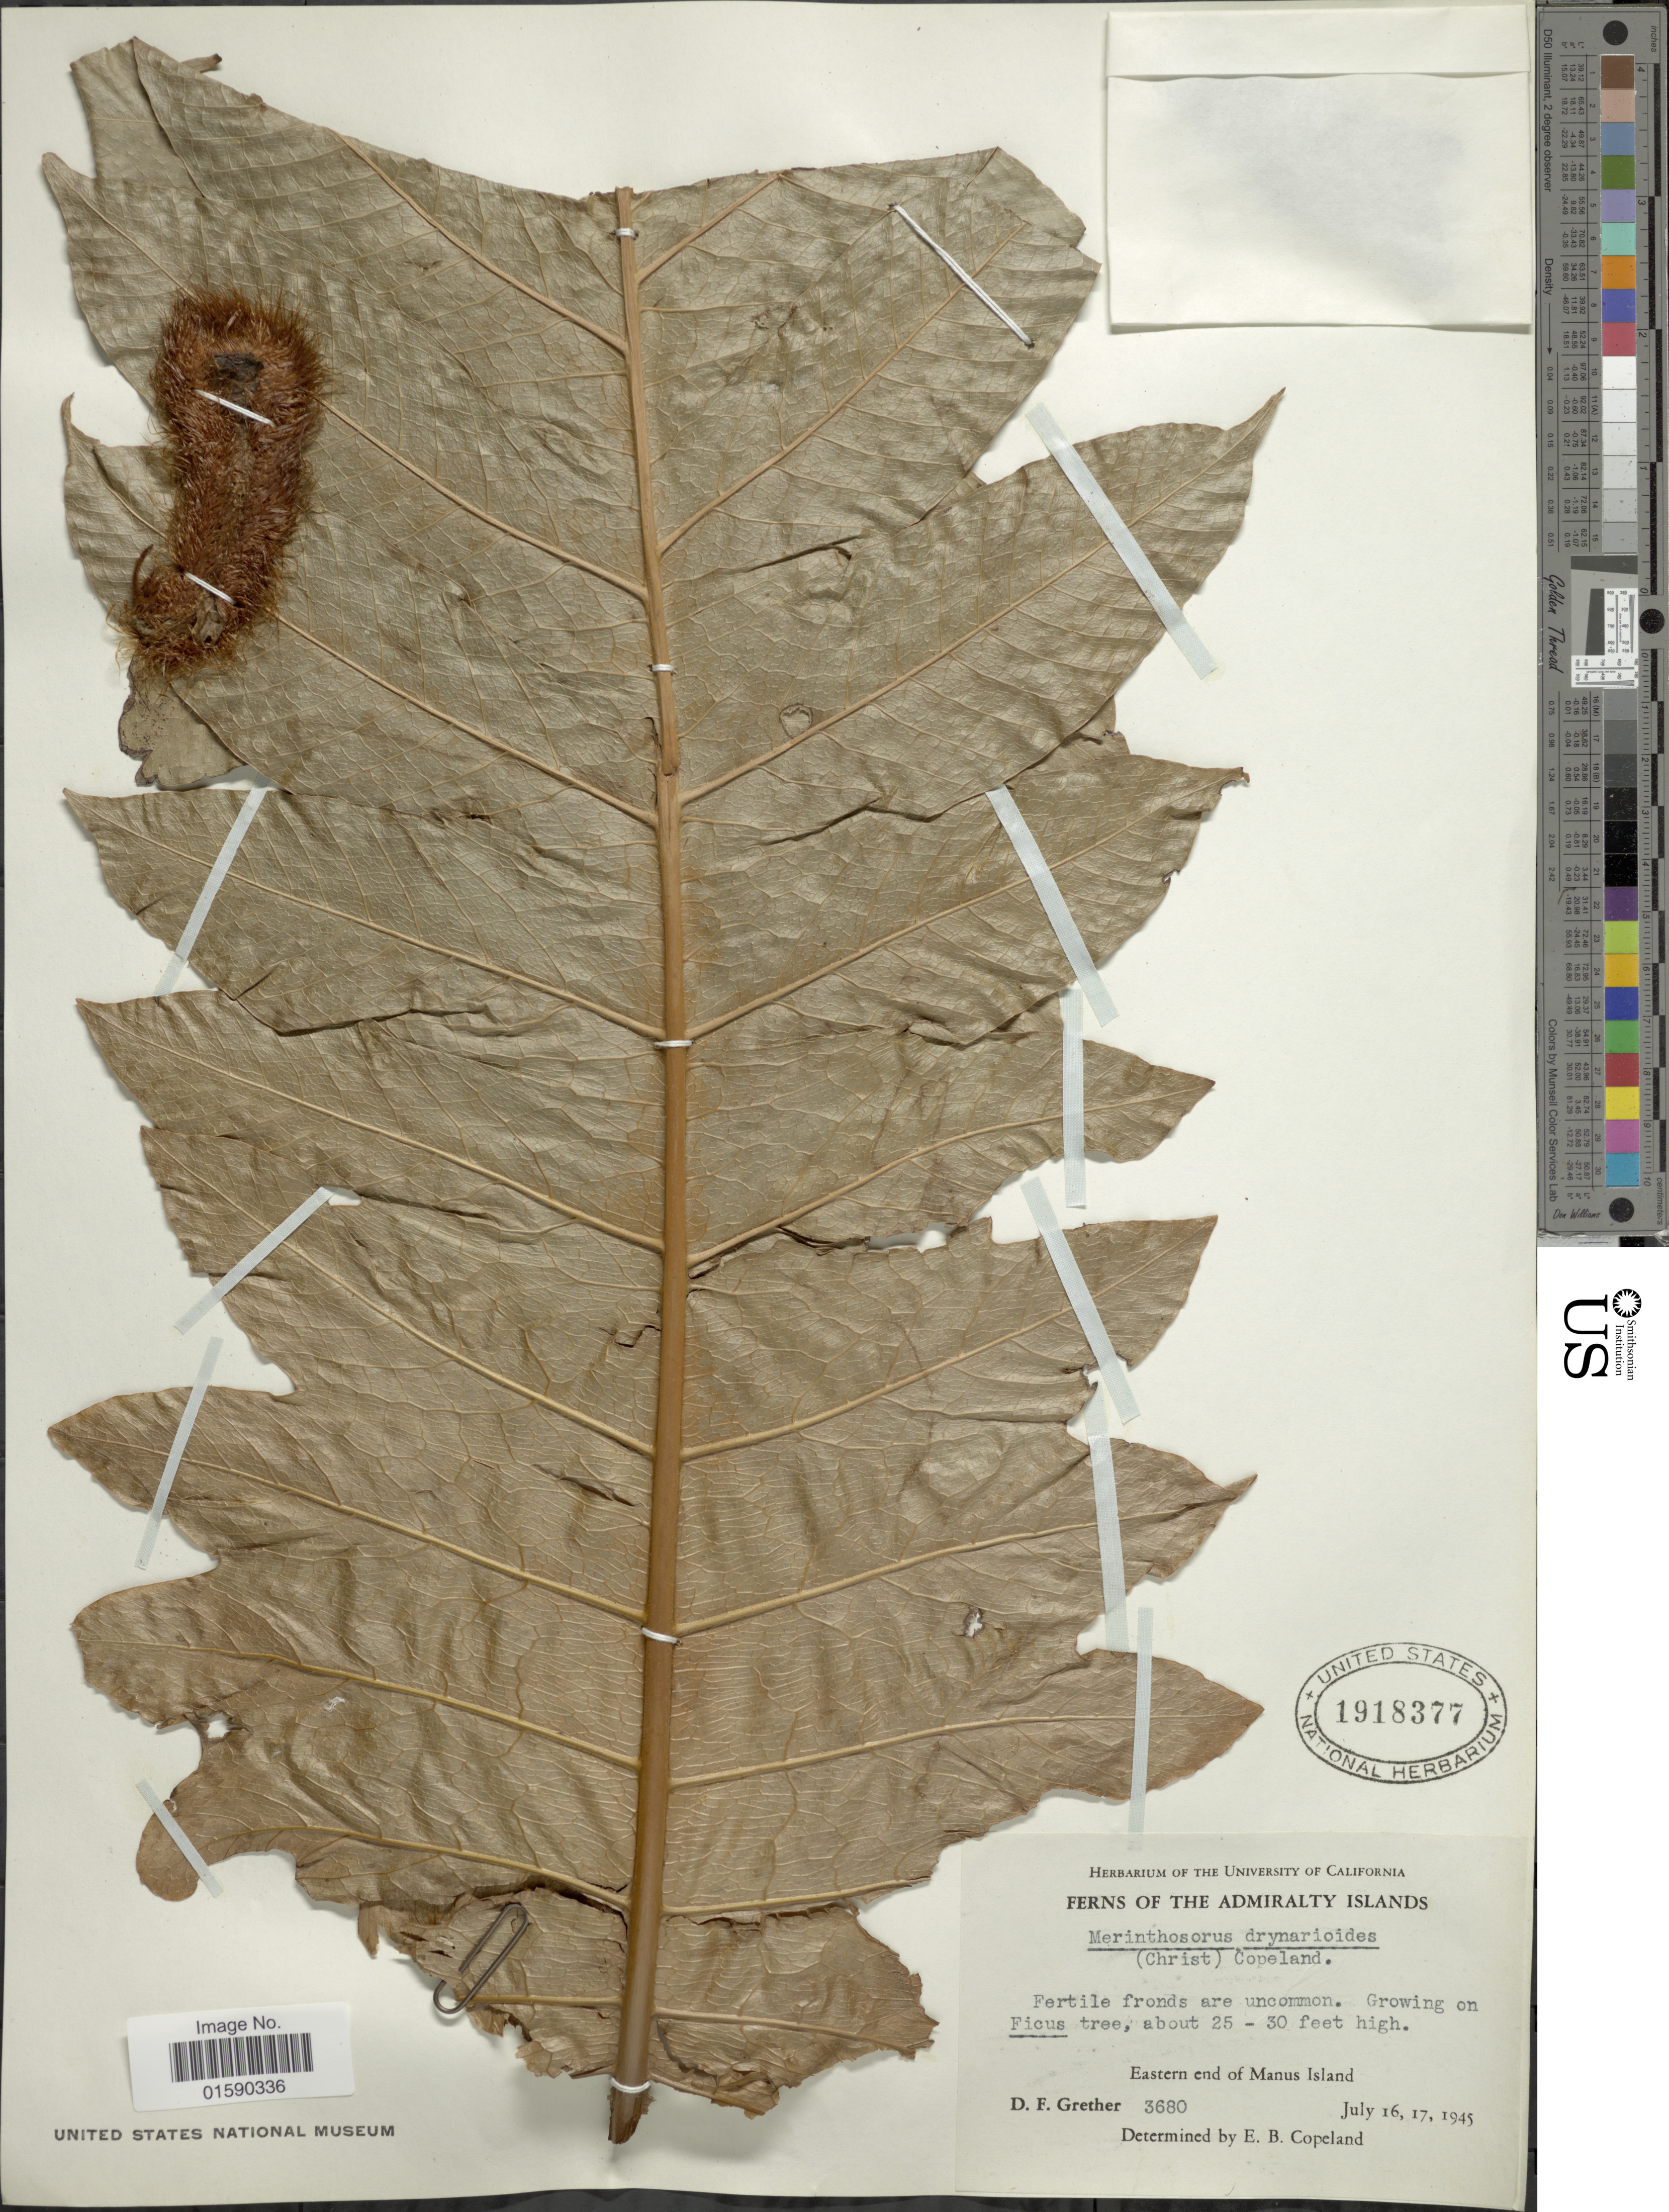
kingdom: Plantae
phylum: Tracheophyta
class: Polypodiopsida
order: Polypodiales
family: Polypodiaceae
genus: Aglaomorpha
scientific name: Aglaomorpha drynarioides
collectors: D. F. Grether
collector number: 3680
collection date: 1945-07-16/1945-07-17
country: Papua New Guinea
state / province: Manus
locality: Admiralty Islands, Eastern end of Manus Island.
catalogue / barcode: US 1918377